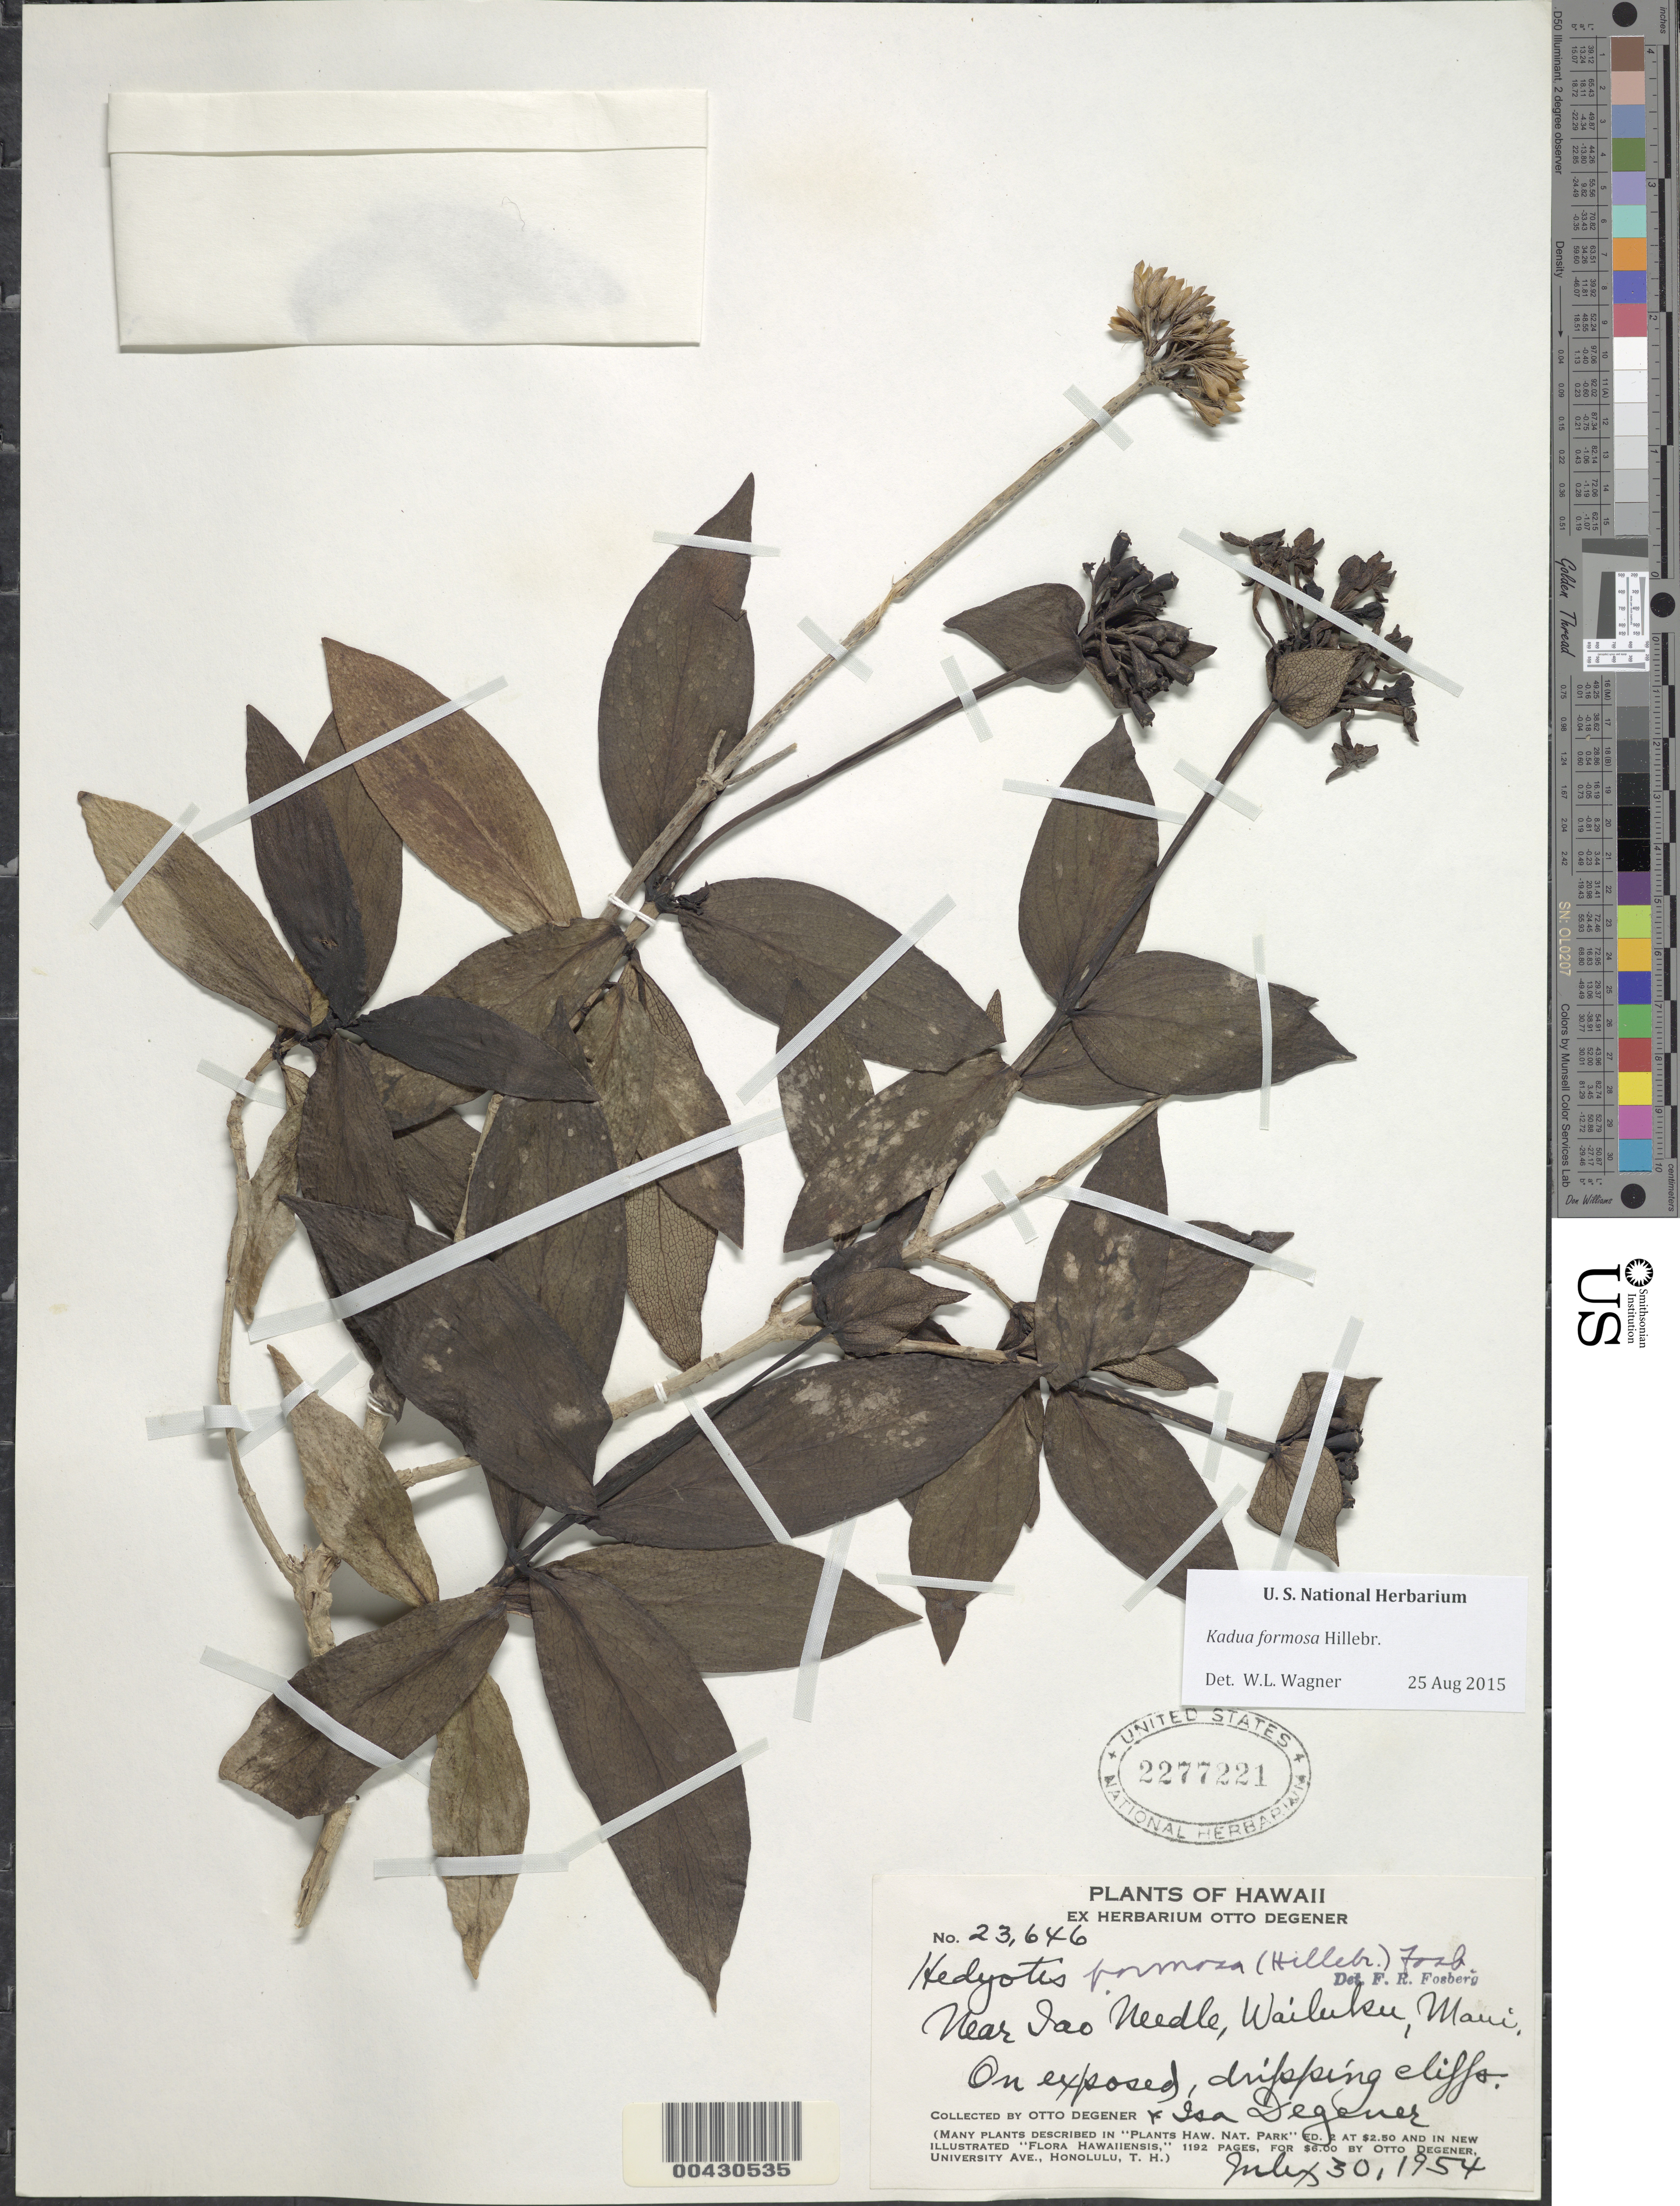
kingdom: Plantae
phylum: Tracheophyta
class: Magnoliopsida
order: Gentianales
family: Rubiaceae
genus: Kadua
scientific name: Kadua formosa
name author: Hillebr.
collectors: O. Degener & I. Degener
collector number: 23646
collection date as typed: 30 Jul 1954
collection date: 1954-07-30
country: United States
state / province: Hawaii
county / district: Maui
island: Maui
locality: near Iao Needle, Wailuku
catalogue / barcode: US 2277221